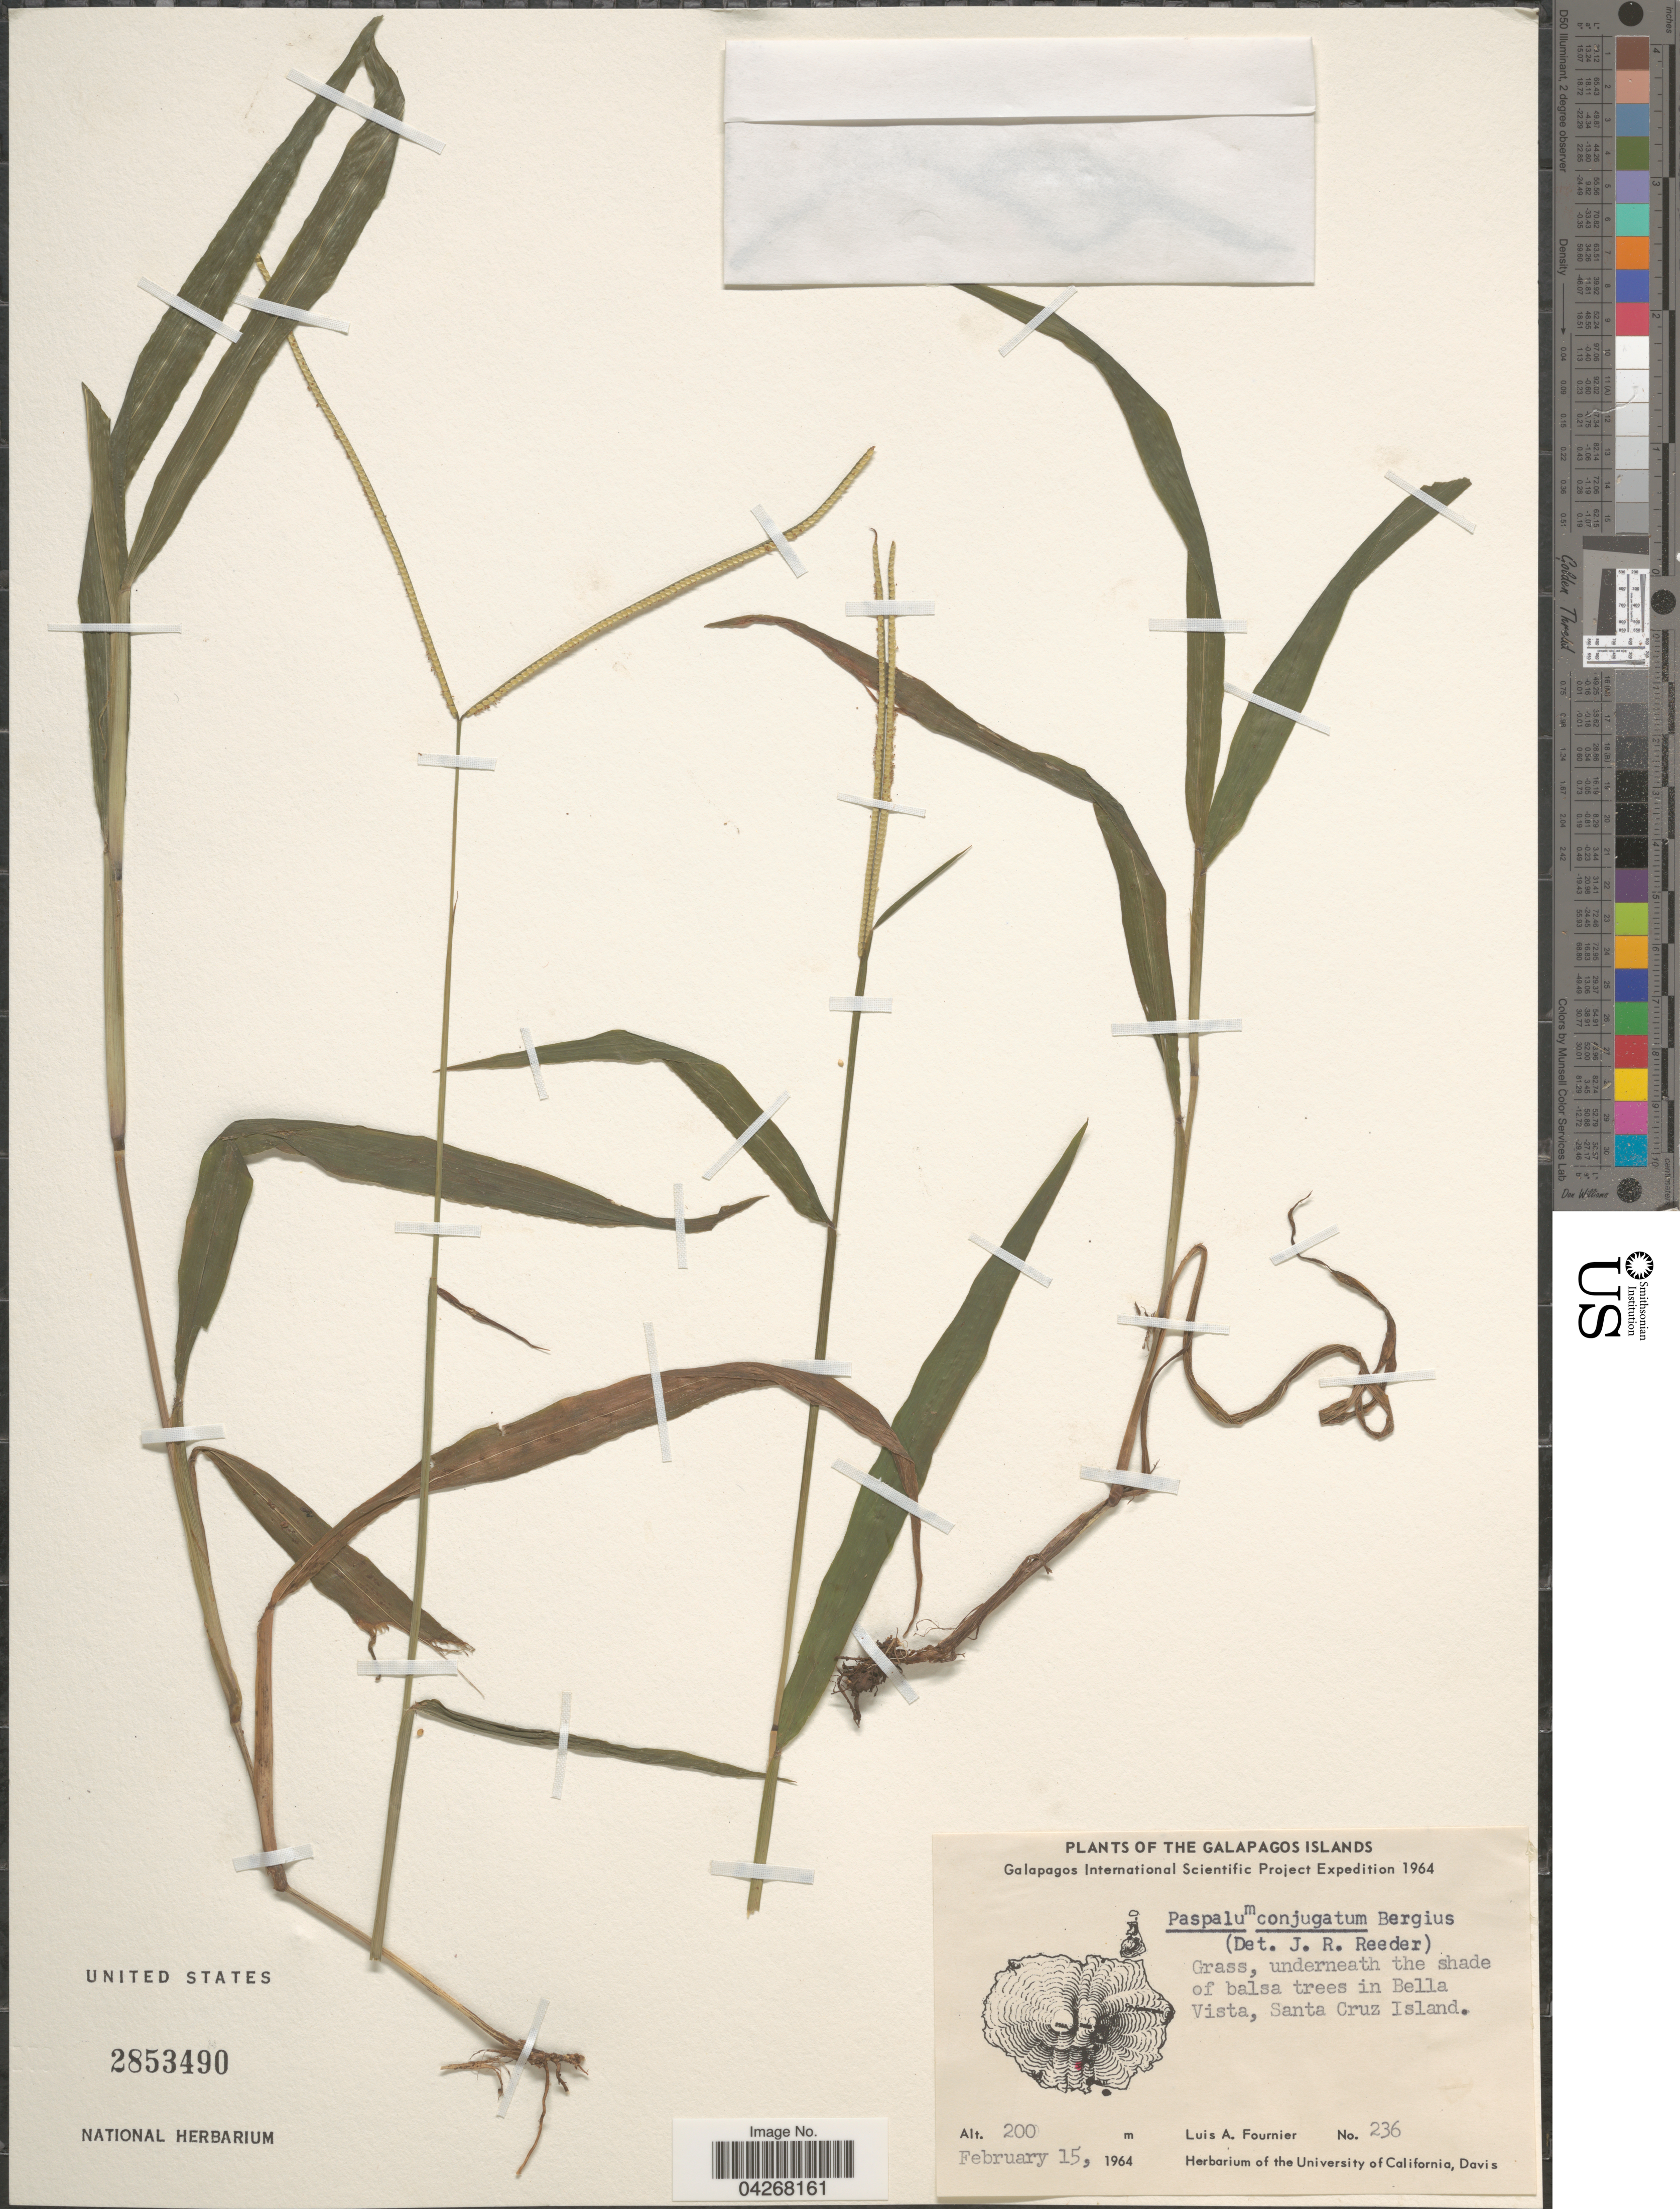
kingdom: Plantae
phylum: Tracheophyta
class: Liliopsida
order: Poales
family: Poaceae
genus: Paspalum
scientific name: Paspalum conjugatum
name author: P.J. Bergius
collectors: L. A. Fournier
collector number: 236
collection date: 1964-02-15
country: Ecuador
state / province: Colón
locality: The Galapagos Islands. Galapagos International Scientific Project Expedition 1964. In Bella Vista, Santa Cruz Island.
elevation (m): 200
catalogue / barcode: US 2853490